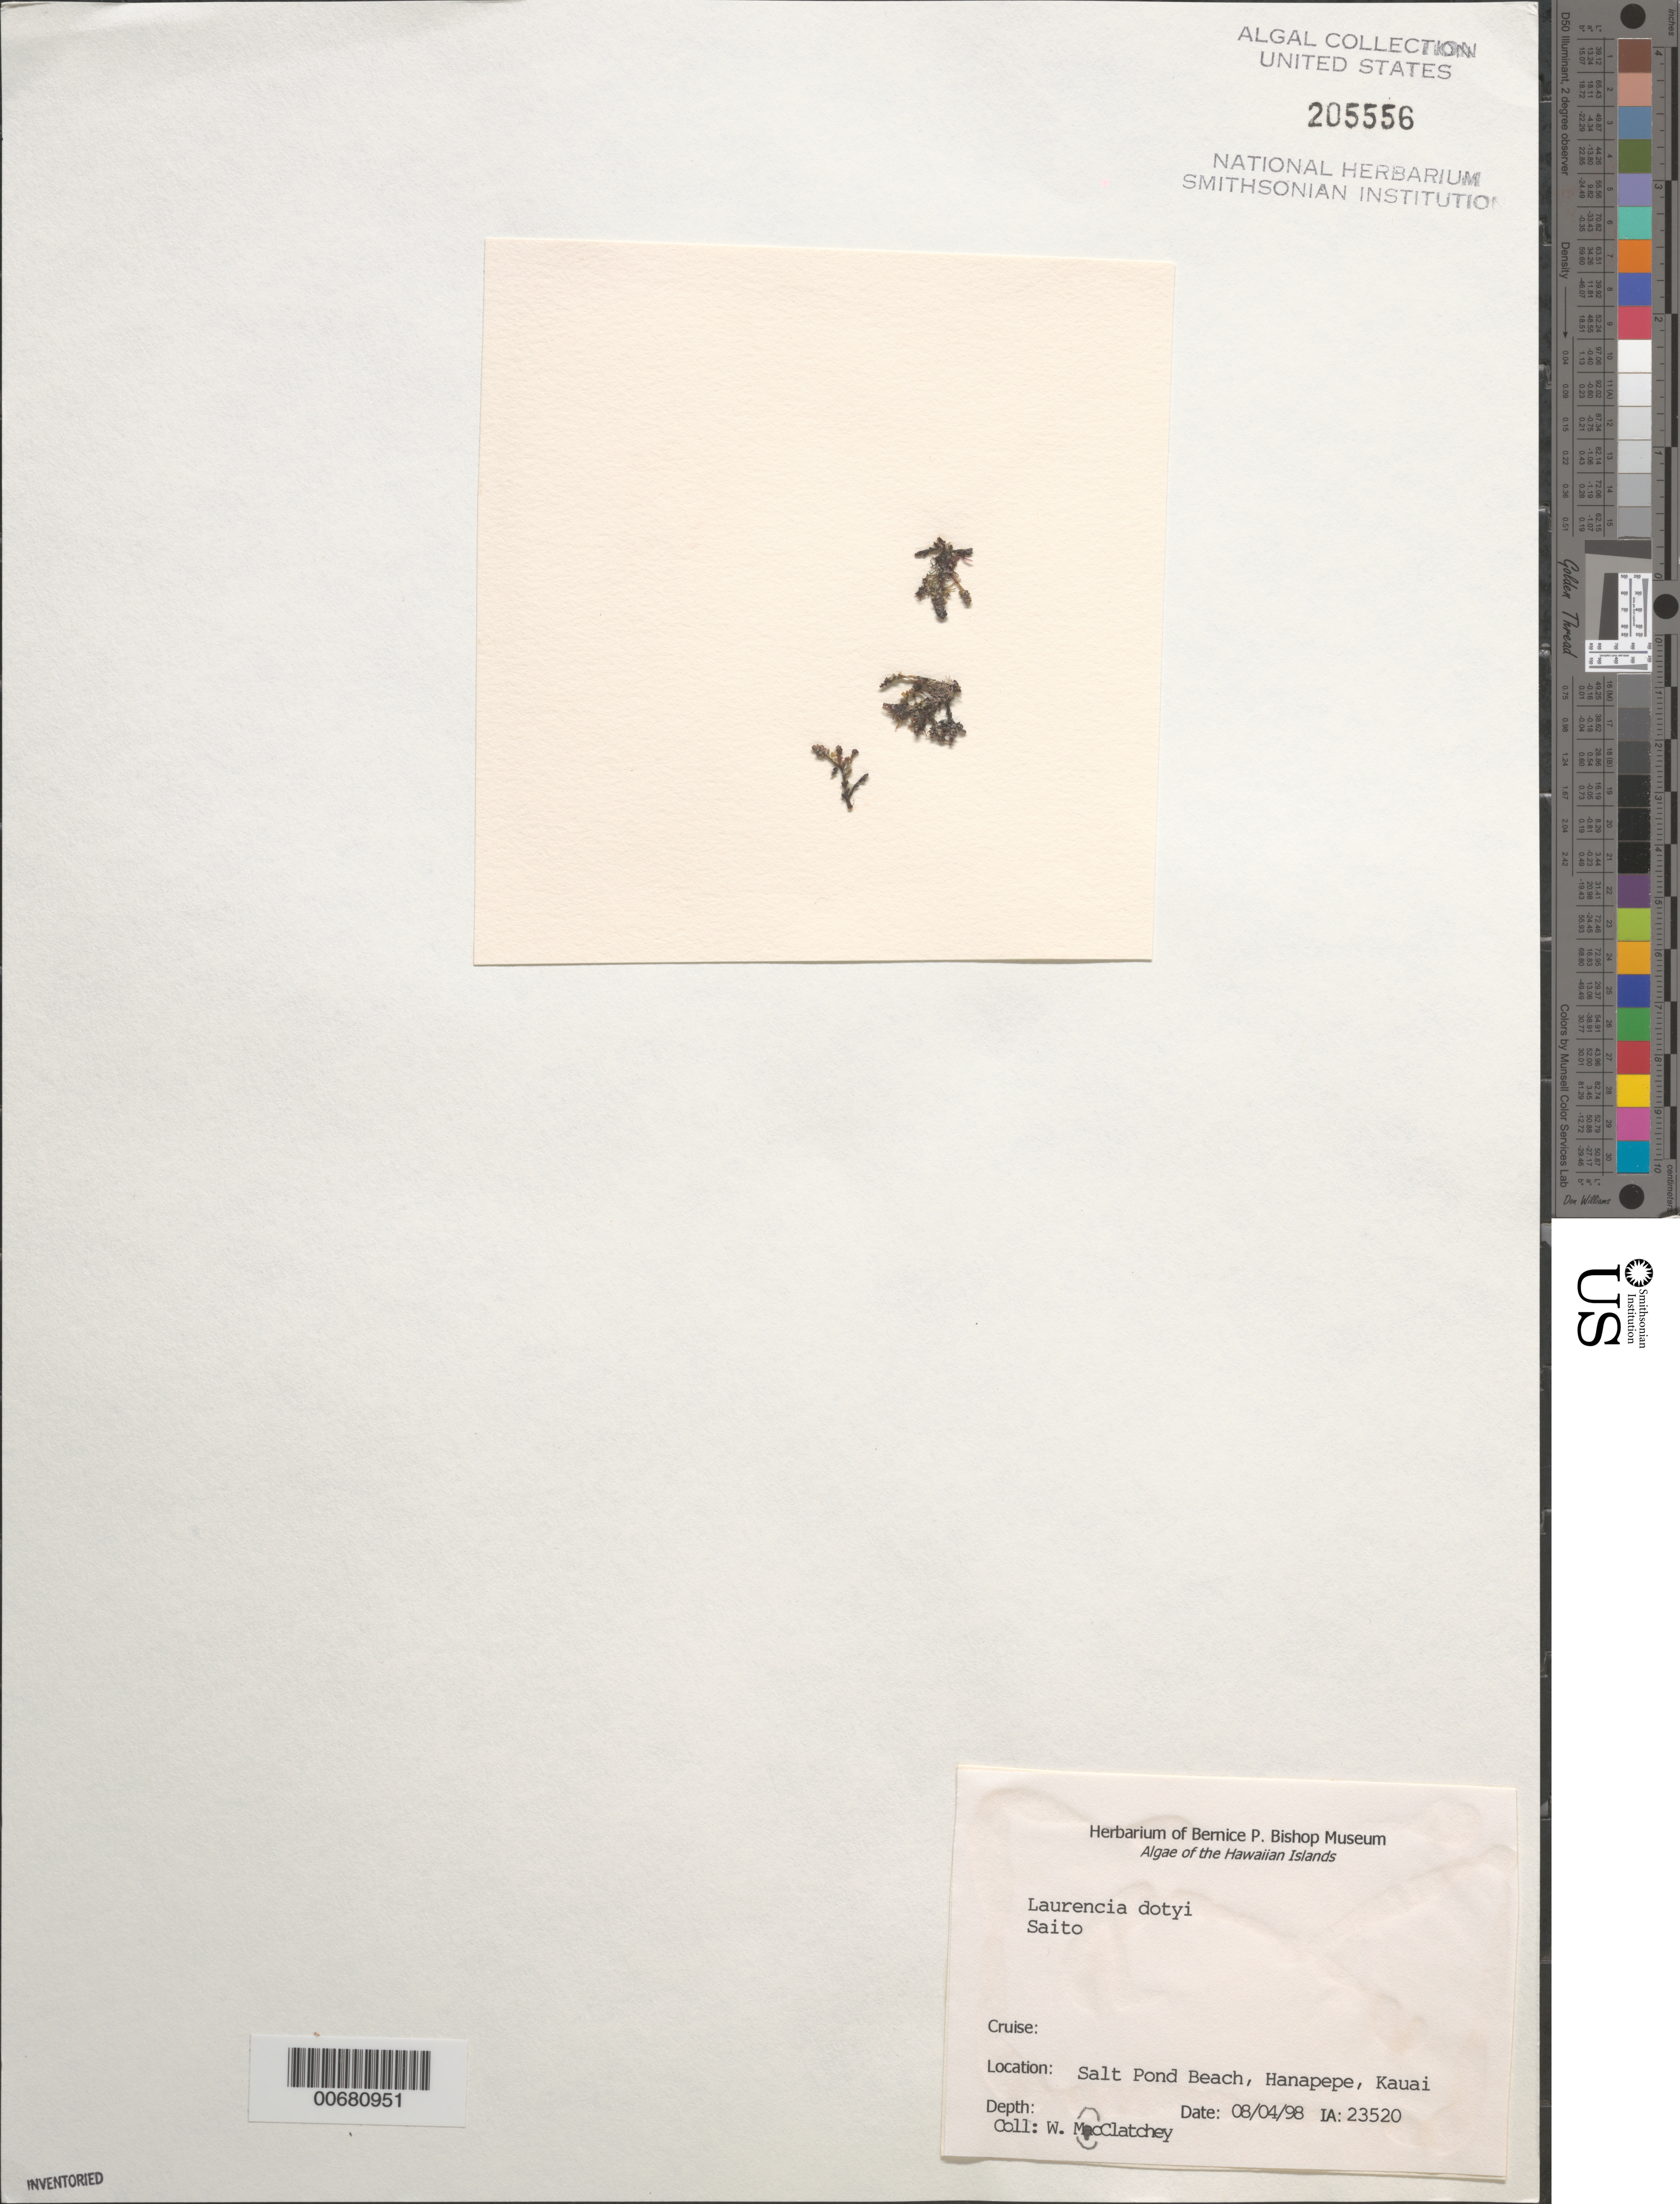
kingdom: Plantae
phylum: Rhodophyta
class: Florideophyceae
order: Ceramiales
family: Rhodomelaceae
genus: Chondrophycus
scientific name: Chondrophycus dotyi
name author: (Saito) K.W. Nam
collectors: W. McClatchey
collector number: IAA 23520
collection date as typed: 04 Aug 1998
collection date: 1998-08-04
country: United States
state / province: Hawaii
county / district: Kauai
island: Kaua'i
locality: Salt Pond Beach, Hanapepe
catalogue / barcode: US 205556